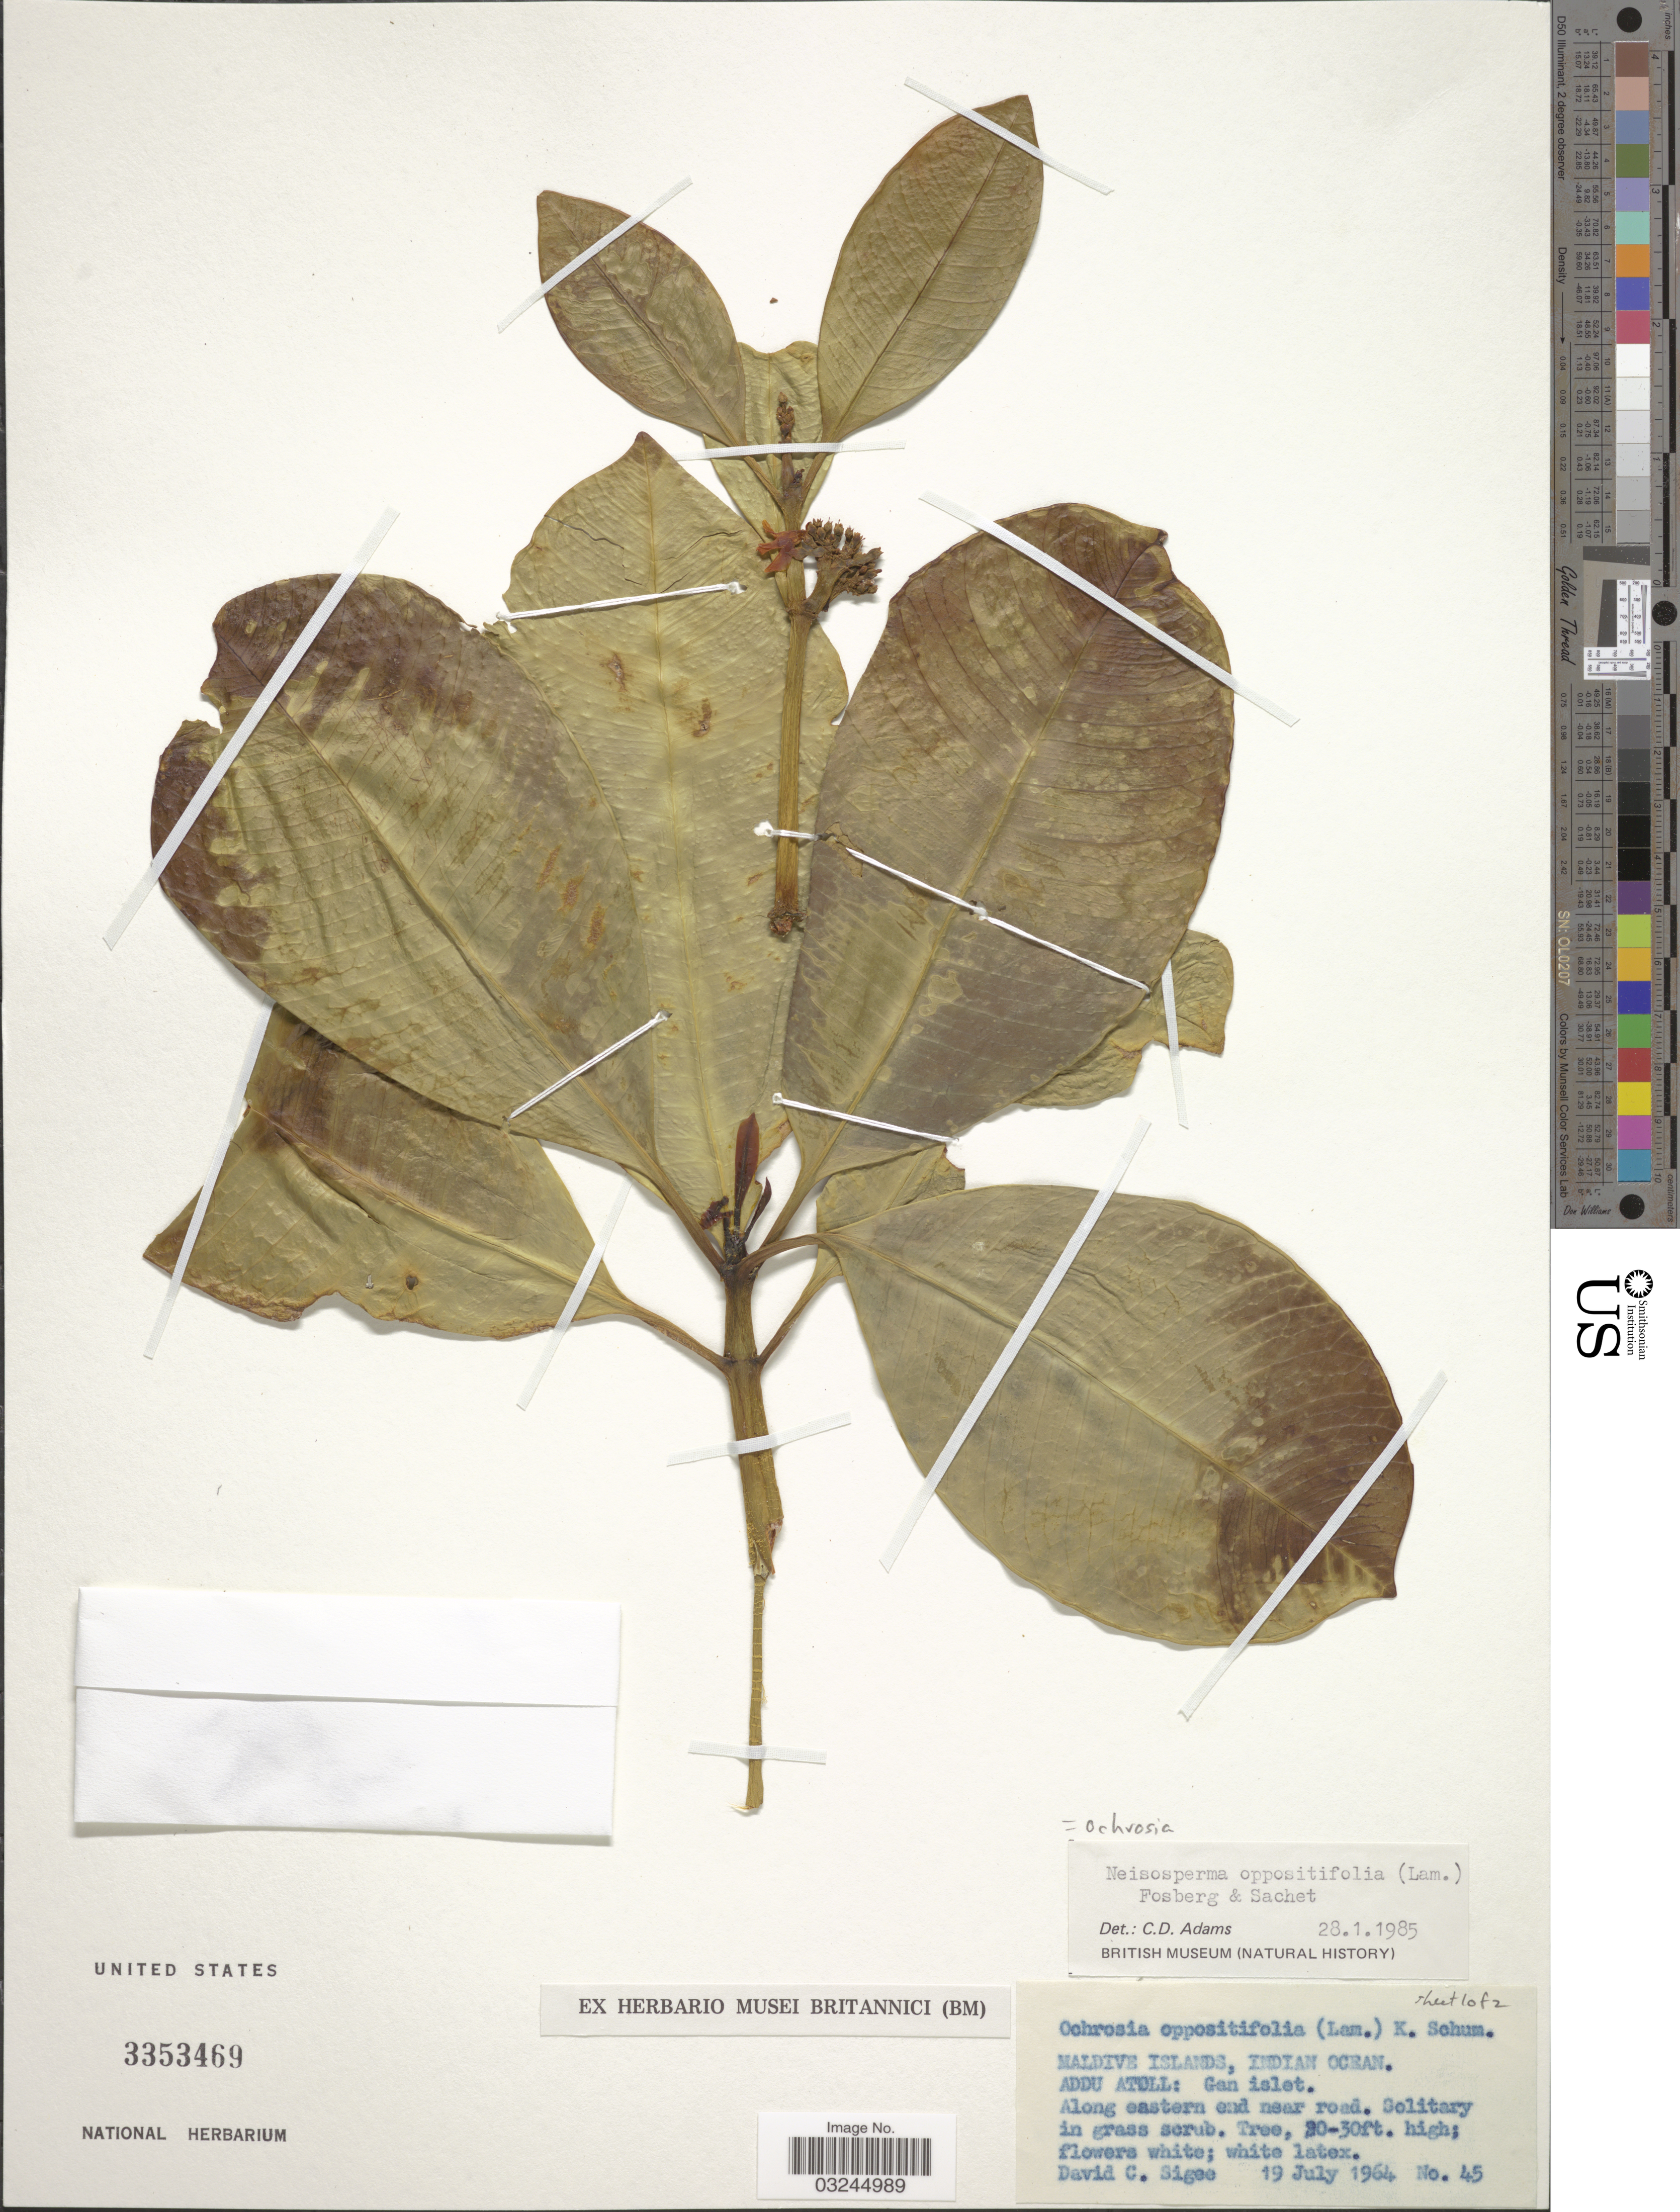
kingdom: Plantae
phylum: Tracheophyta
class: Magnoliopsida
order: Gentianales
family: Apocynaceae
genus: Ochrosia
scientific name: Ochrosia oppositifolia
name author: (Lam.) K. Schum.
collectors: D. C. Sigee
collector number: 45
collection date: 1964-07-19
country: Maldive Islands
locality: Maldive Islands, Indian Ocean. Addu Atoll: Gan islet. Along eastern end near road.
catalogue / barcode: US 3353469